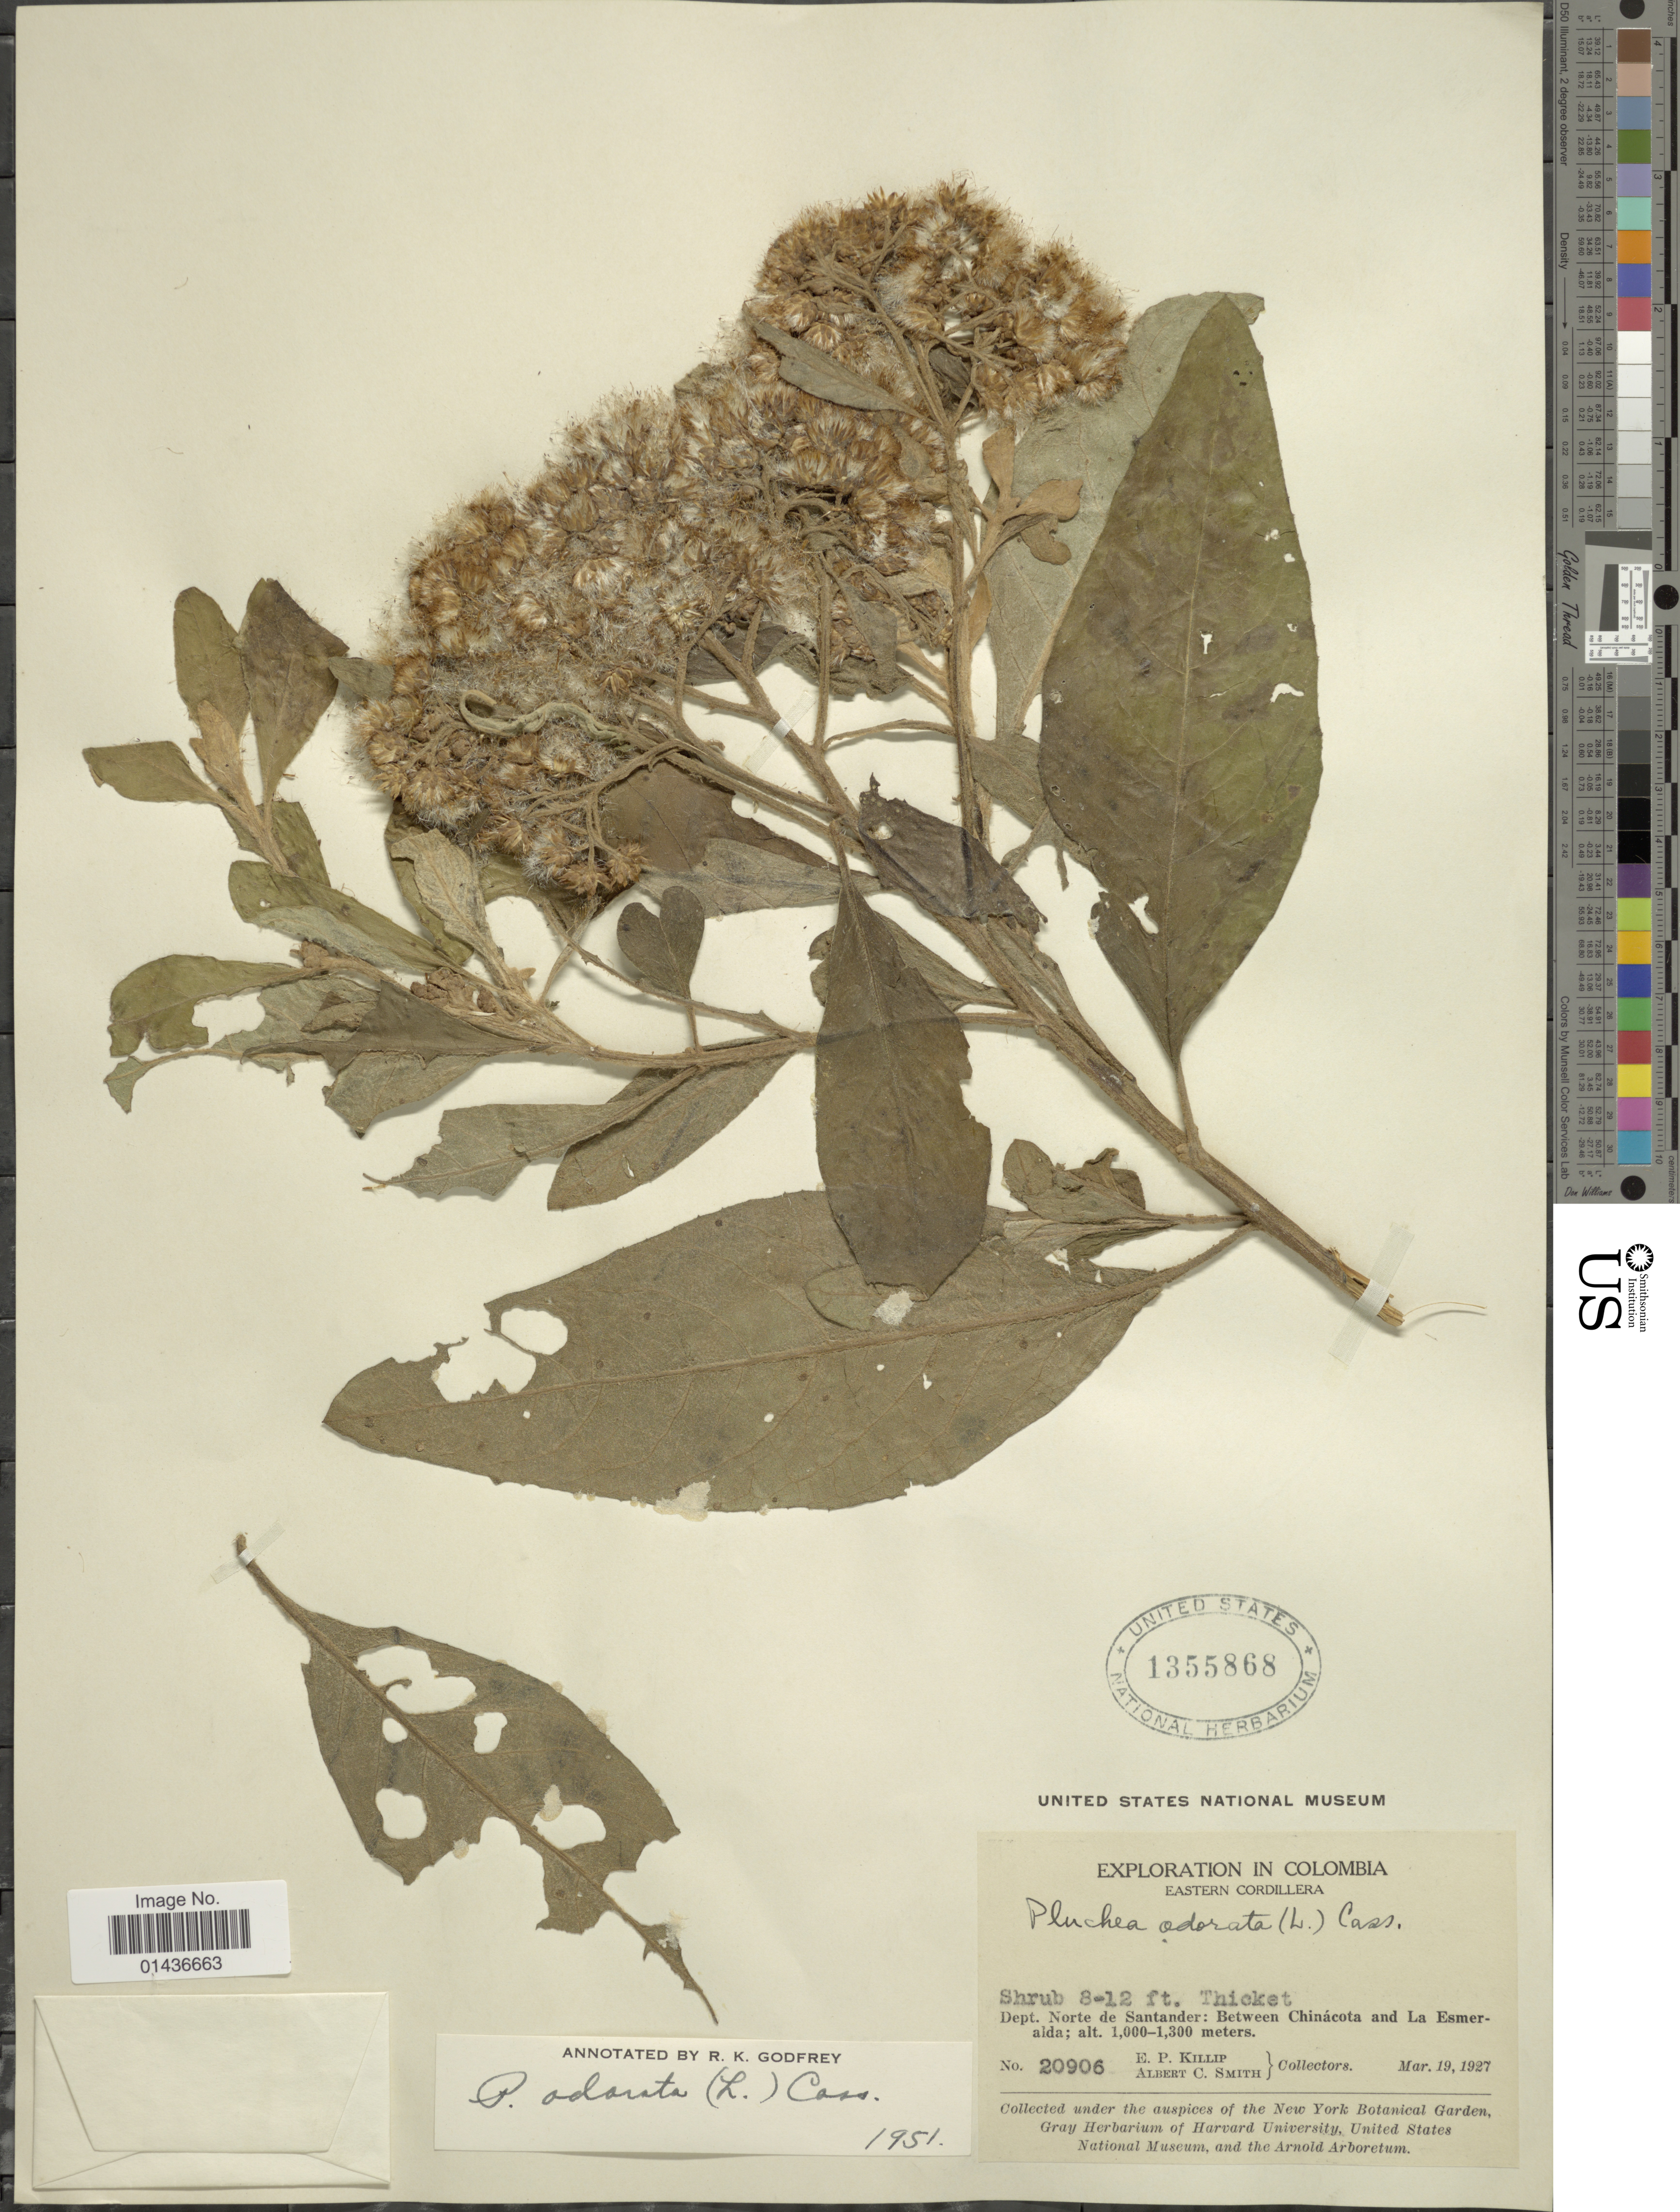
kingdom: Plantae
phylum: Tracheophyta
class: Magnoliopsida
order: Asterales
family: Asteraceae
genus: Pluchea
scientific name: Pluchea carolinensis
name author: (Jacq.) D. Don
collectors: E. P. Killip & A. C. Smith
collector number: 20906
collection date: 1927-03-19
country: Colombia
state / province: Norte de Santander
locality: Dept. Norte de Santander: Between Chinacota and La Esmeralda, Eastern Cordillera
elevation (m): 1000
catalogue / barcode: US 1355868